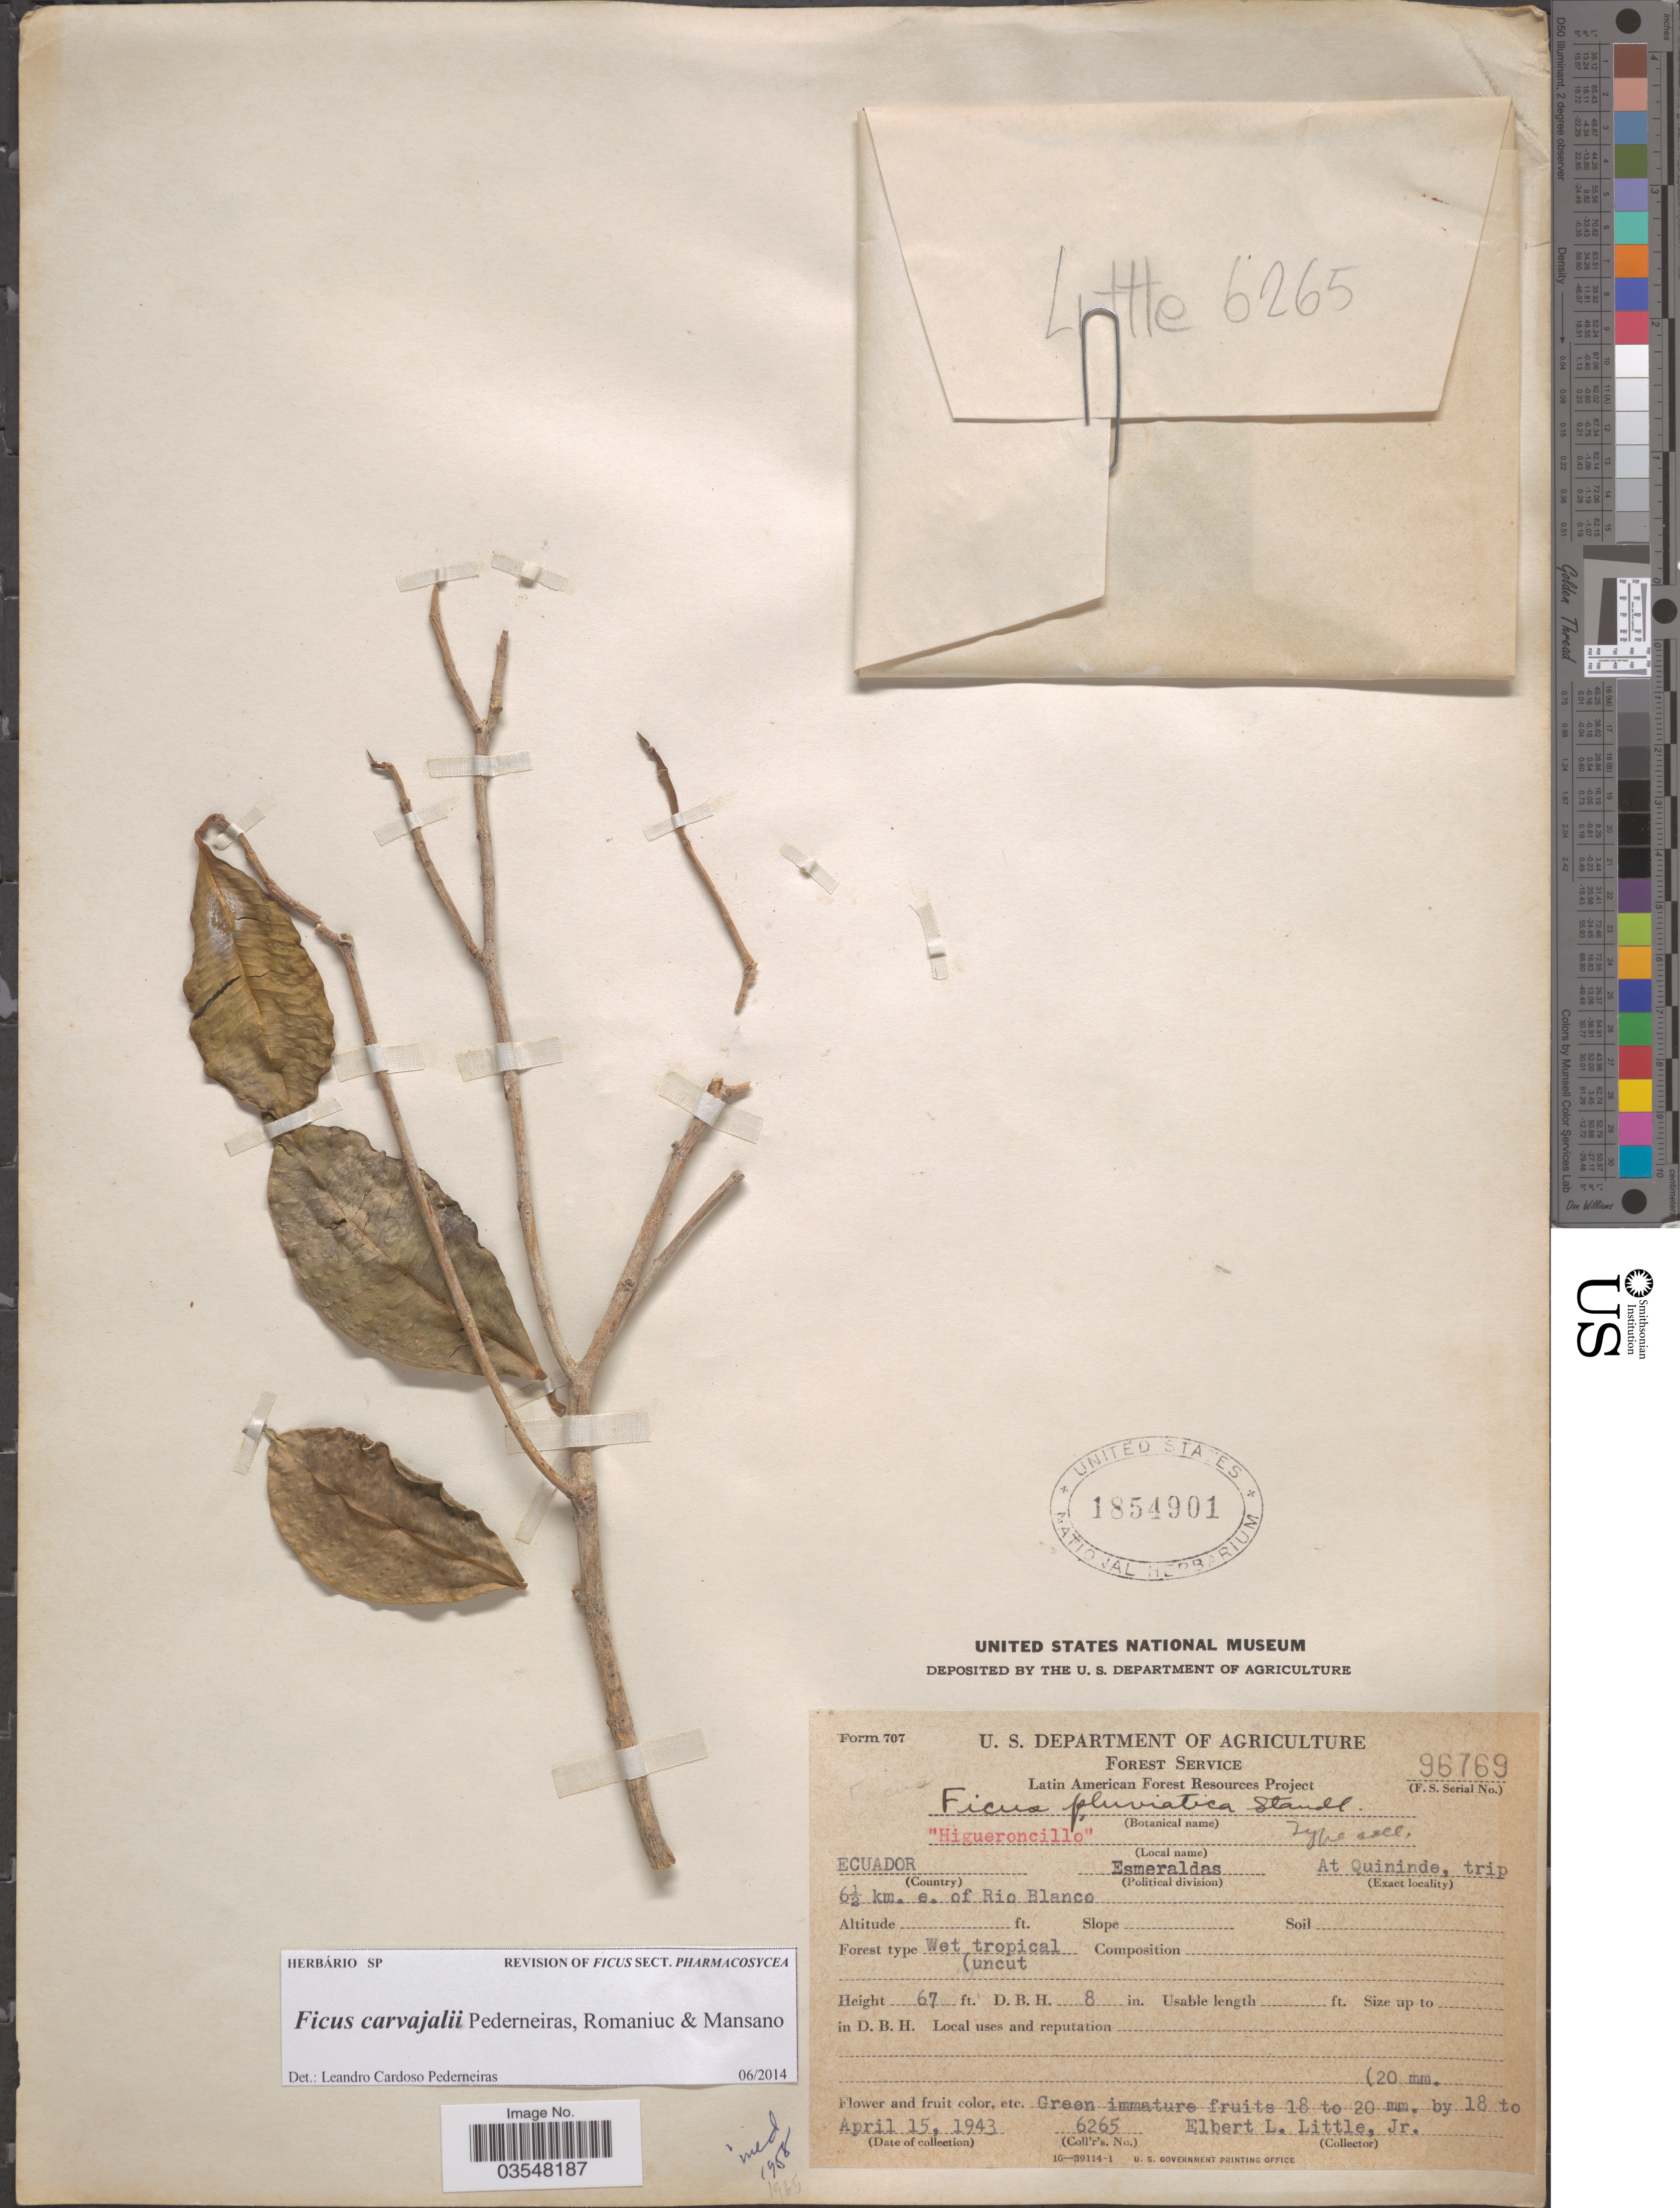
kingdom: Plantae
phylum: Tracheophyta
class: Magnoliopsida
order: Rosales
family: Moraceae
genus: Ficus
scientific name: Ficus carvajalii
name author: Pedern. et al.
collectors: E. L. Little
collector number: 6265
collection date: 1943-04-15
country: Ecuador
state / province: Esmeraldas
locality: At Quininde, trip 6½ km. e. of Rio Blanco.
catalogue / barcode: US 1854901